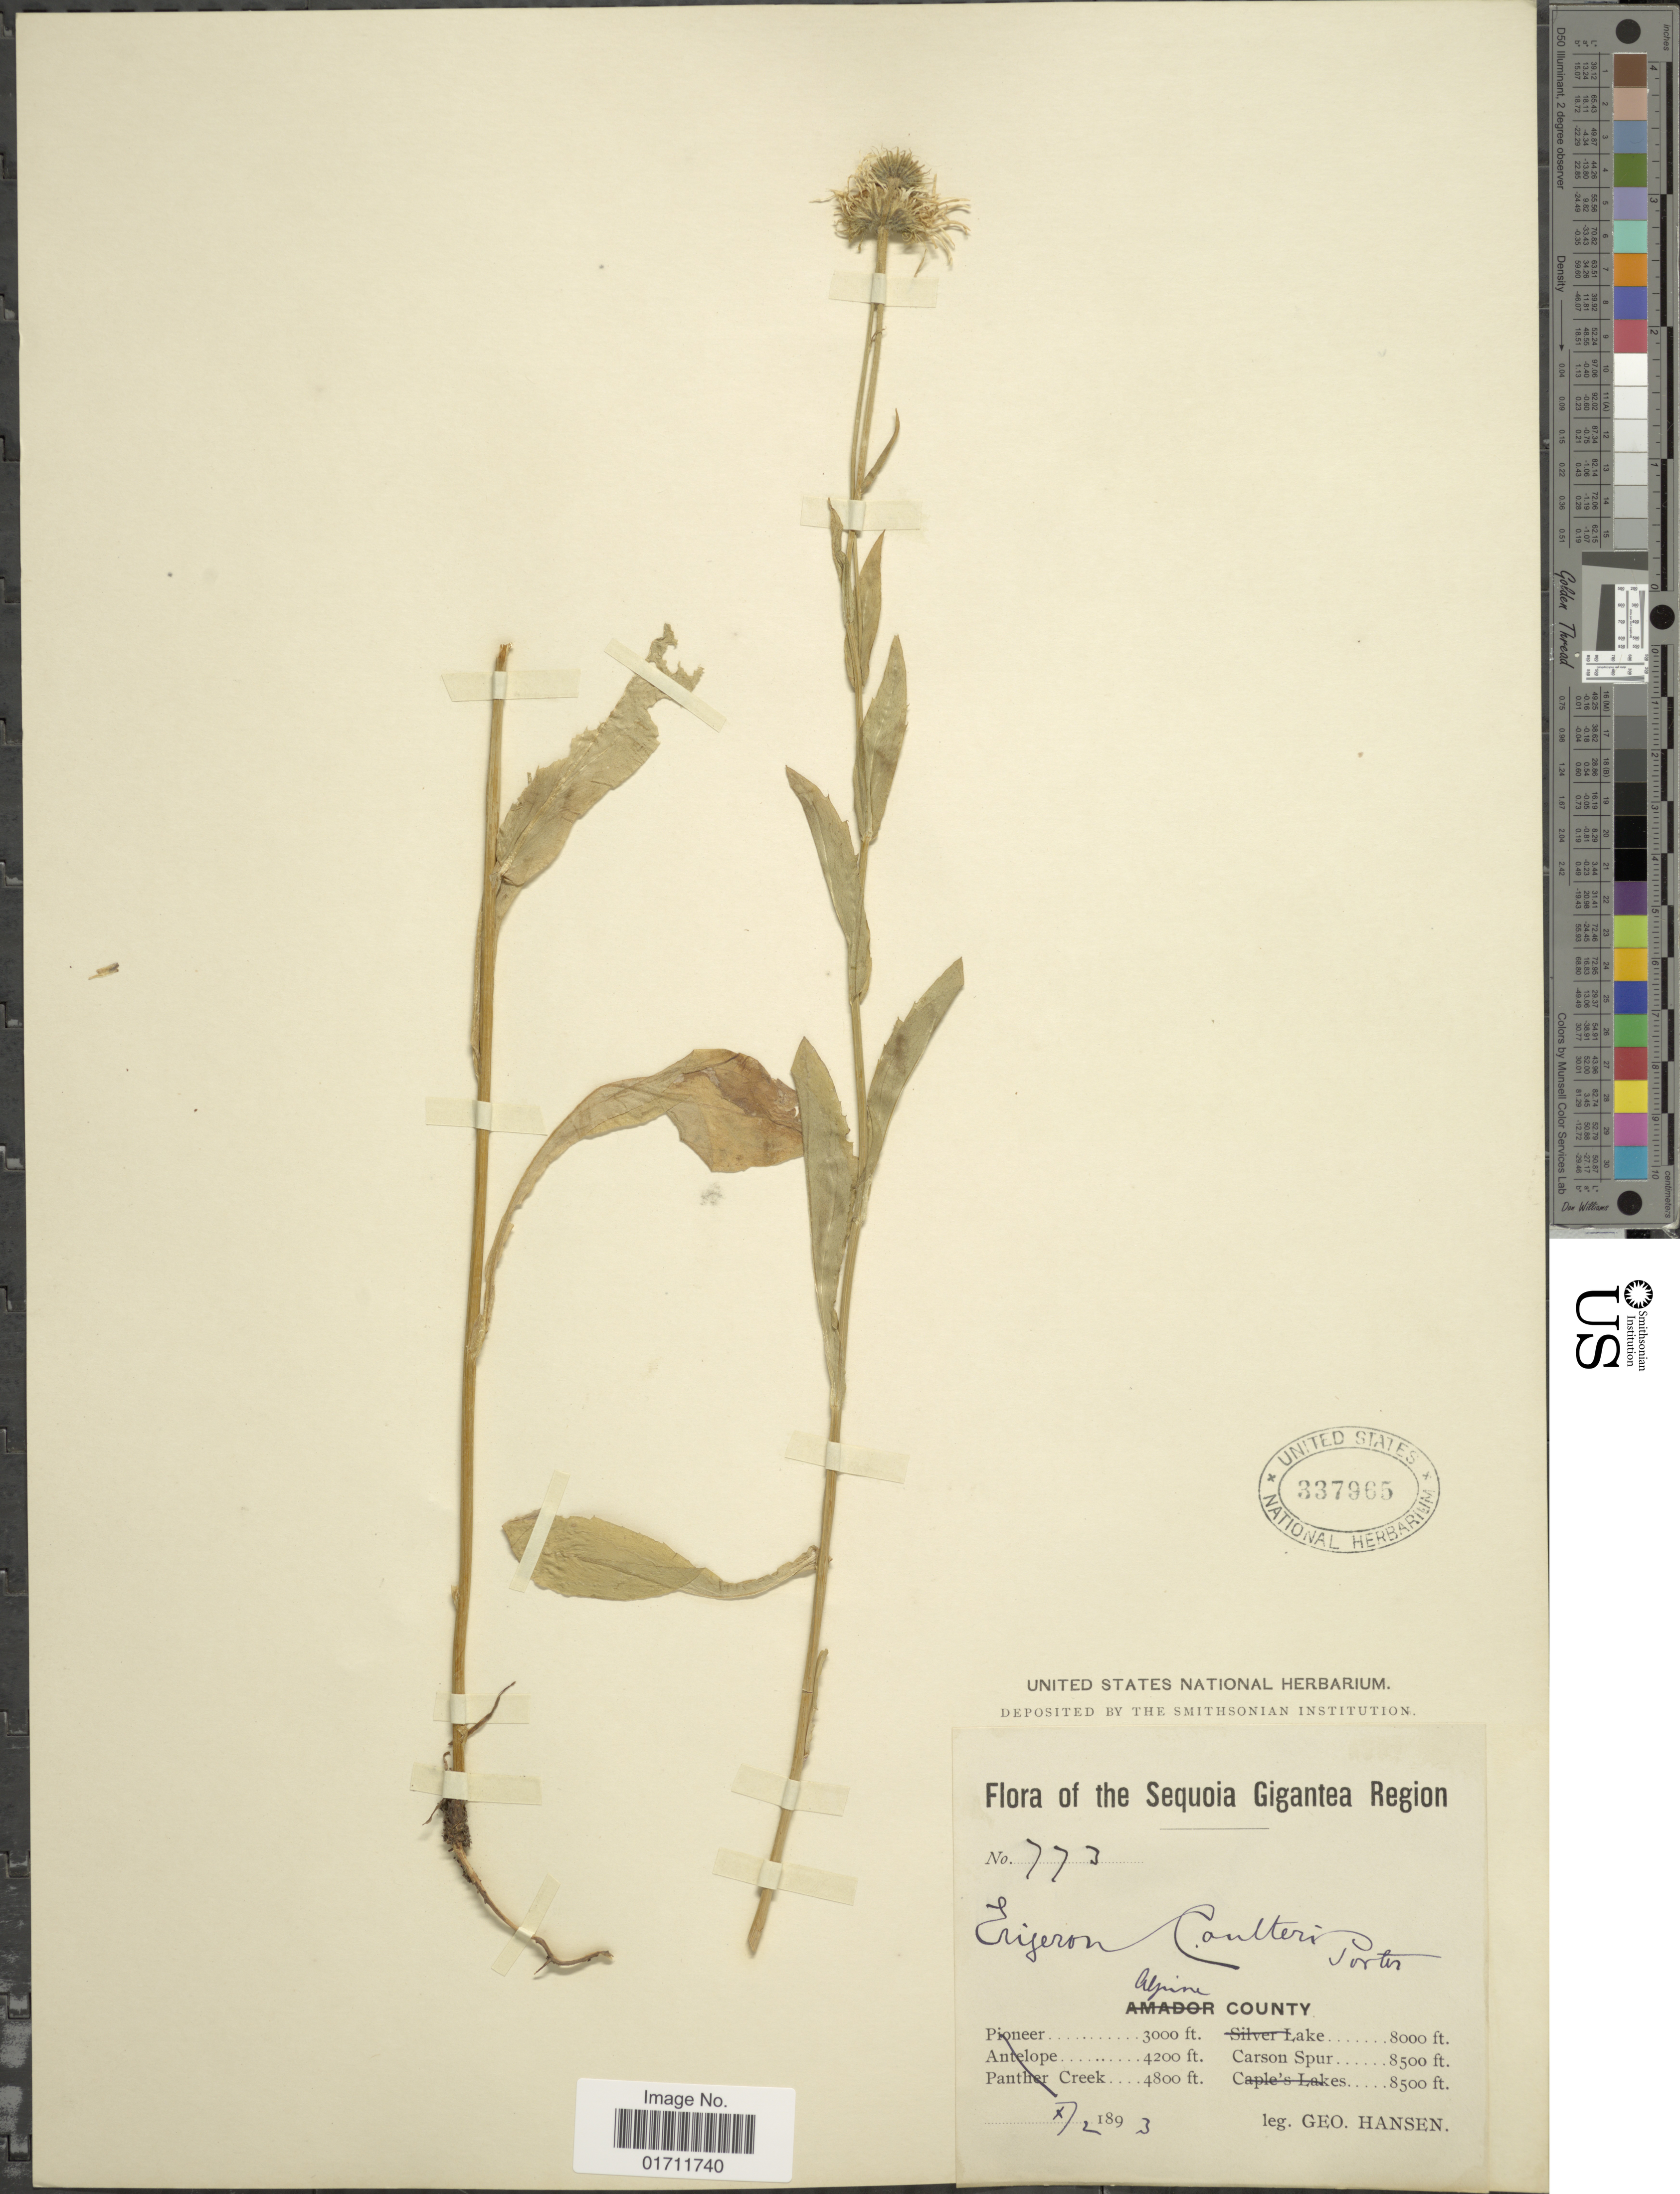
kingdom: Plantae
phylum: Tracheophyta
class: Magnoliopsida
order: Asterales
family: Asteraceae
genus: Erigeron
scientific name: Erigeron coulteri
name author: Porter in Porter & J.M. Coult.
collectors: G. Hansen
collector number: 773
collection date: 1893-10-02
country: United States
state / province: California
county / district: Alpine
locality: The Sequoia Gigantea Region, Alpine County, Carson Spur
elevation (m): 2591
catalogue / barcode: US 337965